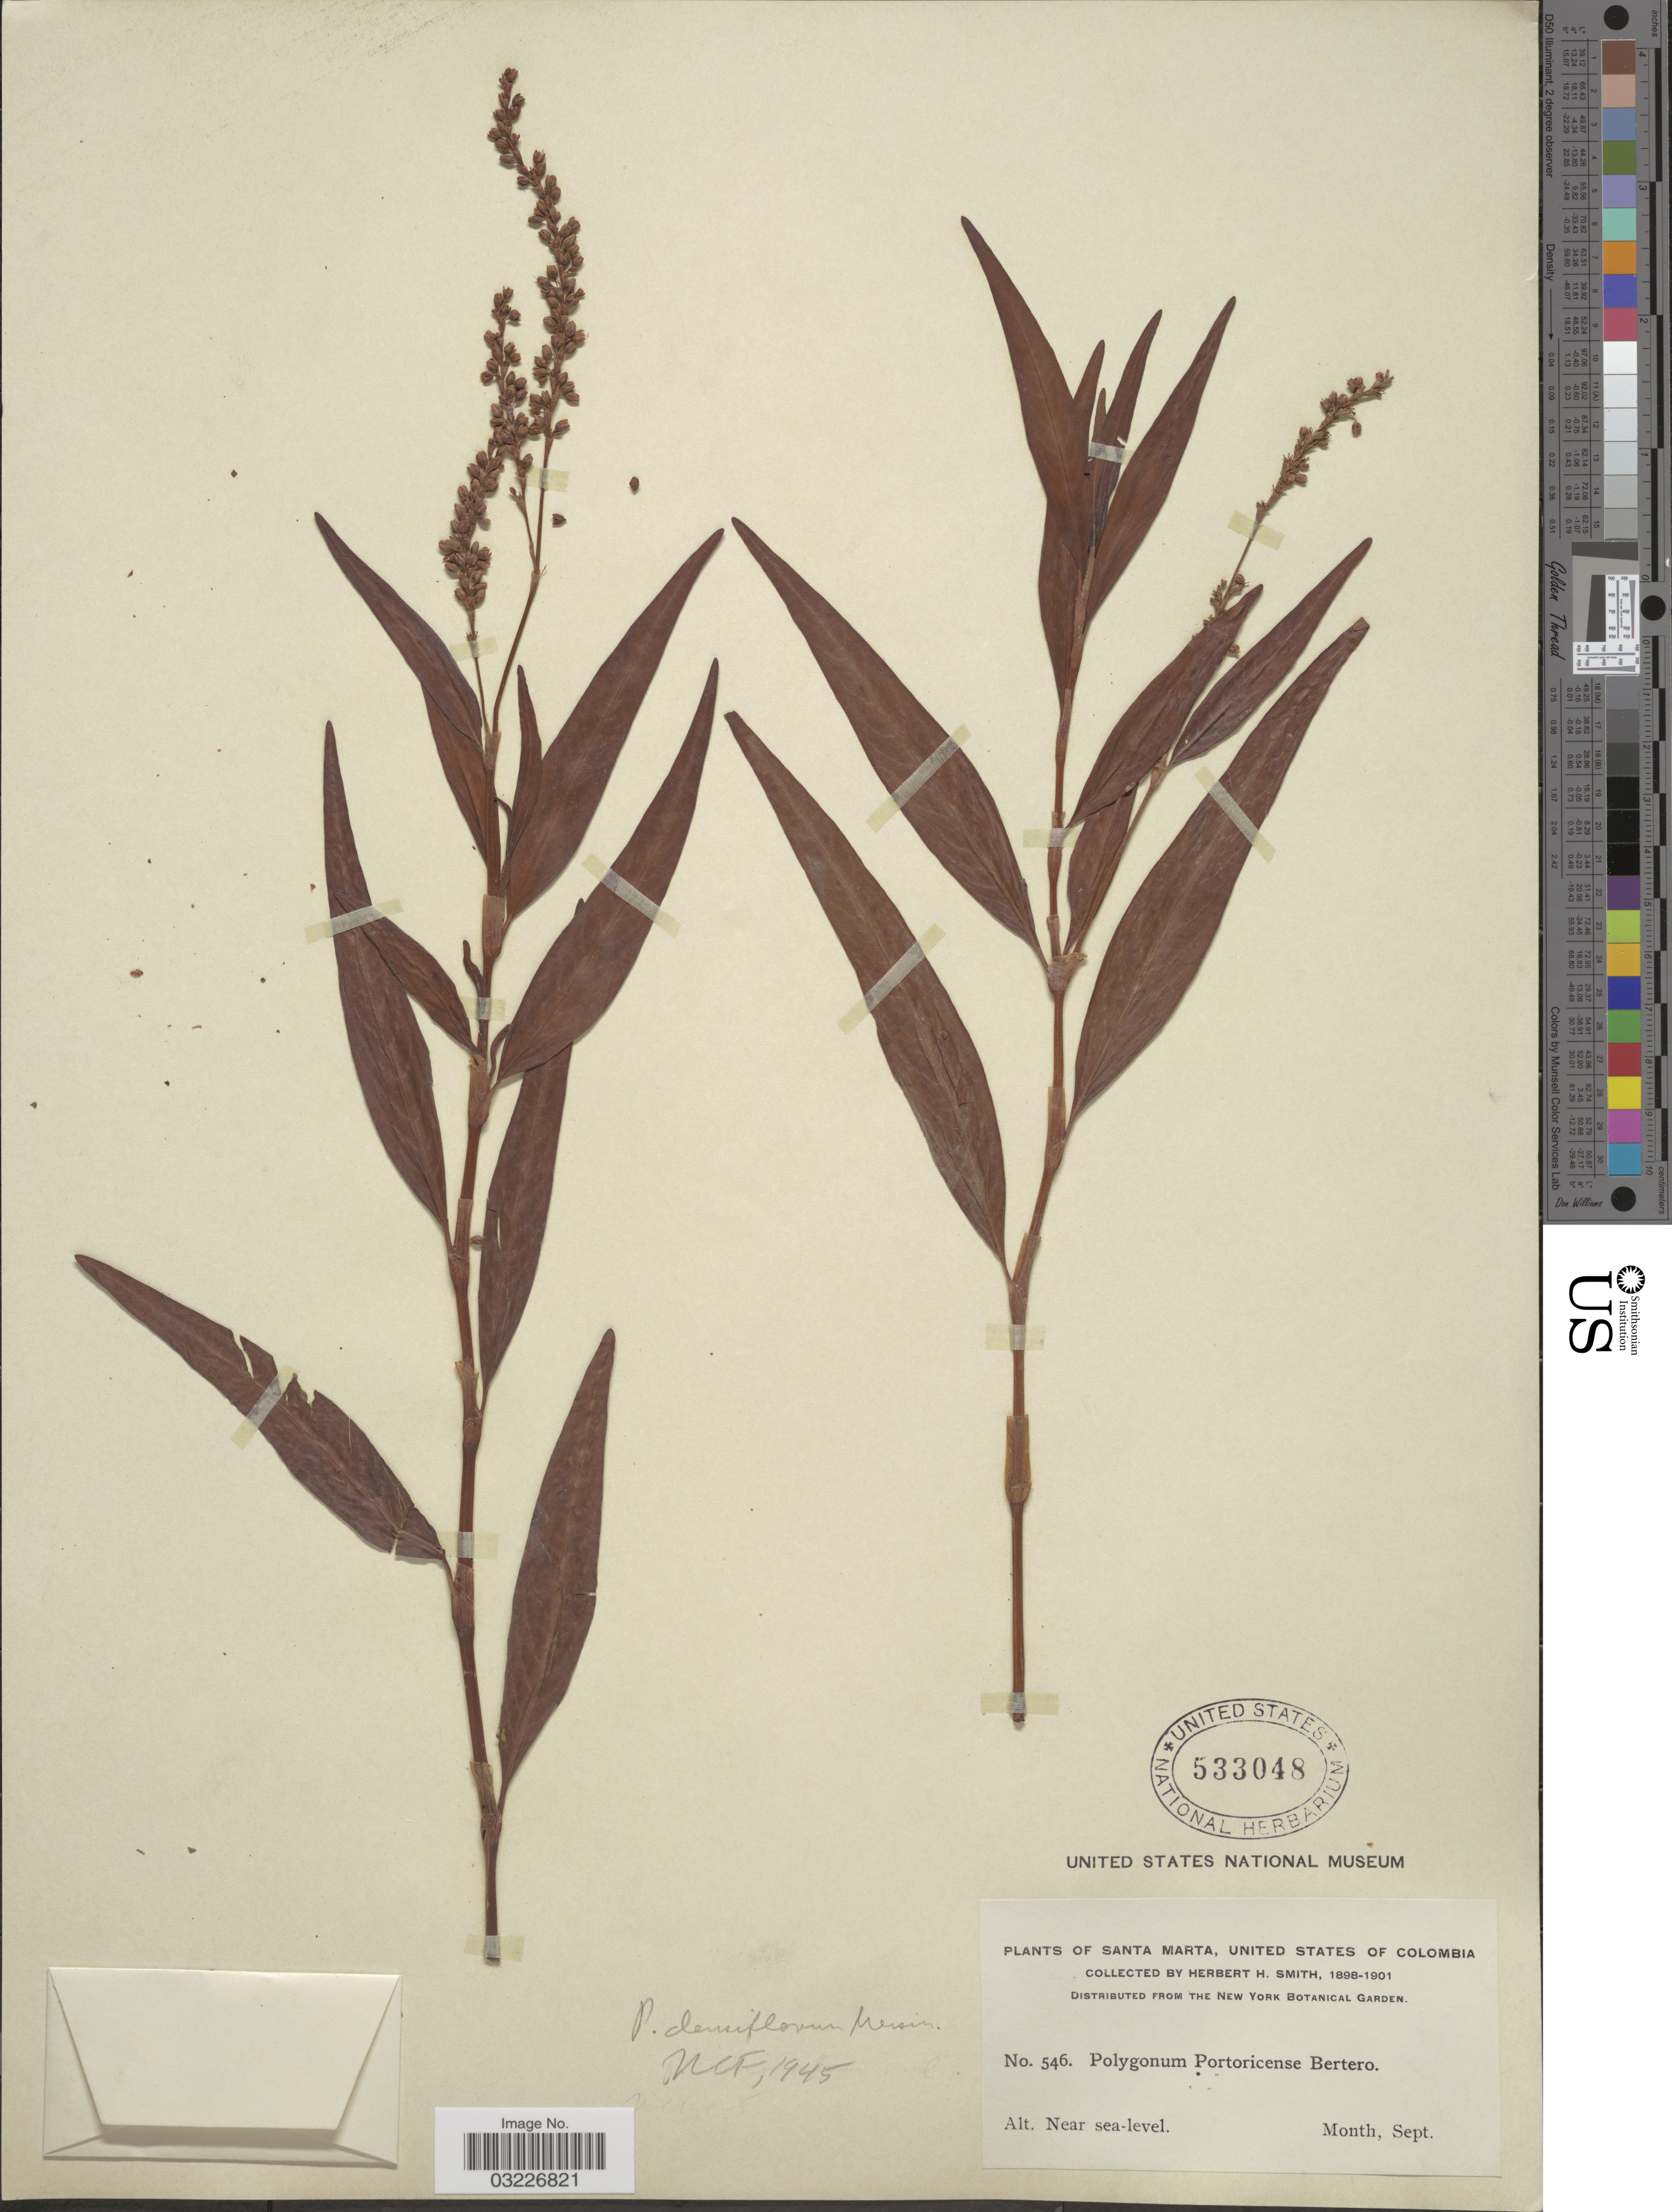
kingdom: Plantae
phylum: Tracheophyta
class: Magnoliopsida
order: Caryophyllales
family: Polygonaceae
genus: Polygonum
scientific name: Polygonum densiflorum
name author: Meisn.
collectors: Herbert H. Smith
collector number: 546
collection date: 1898-09/1901-09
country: Colombia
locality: Santa Marta, United States of Colombia.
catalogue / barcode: US 533048